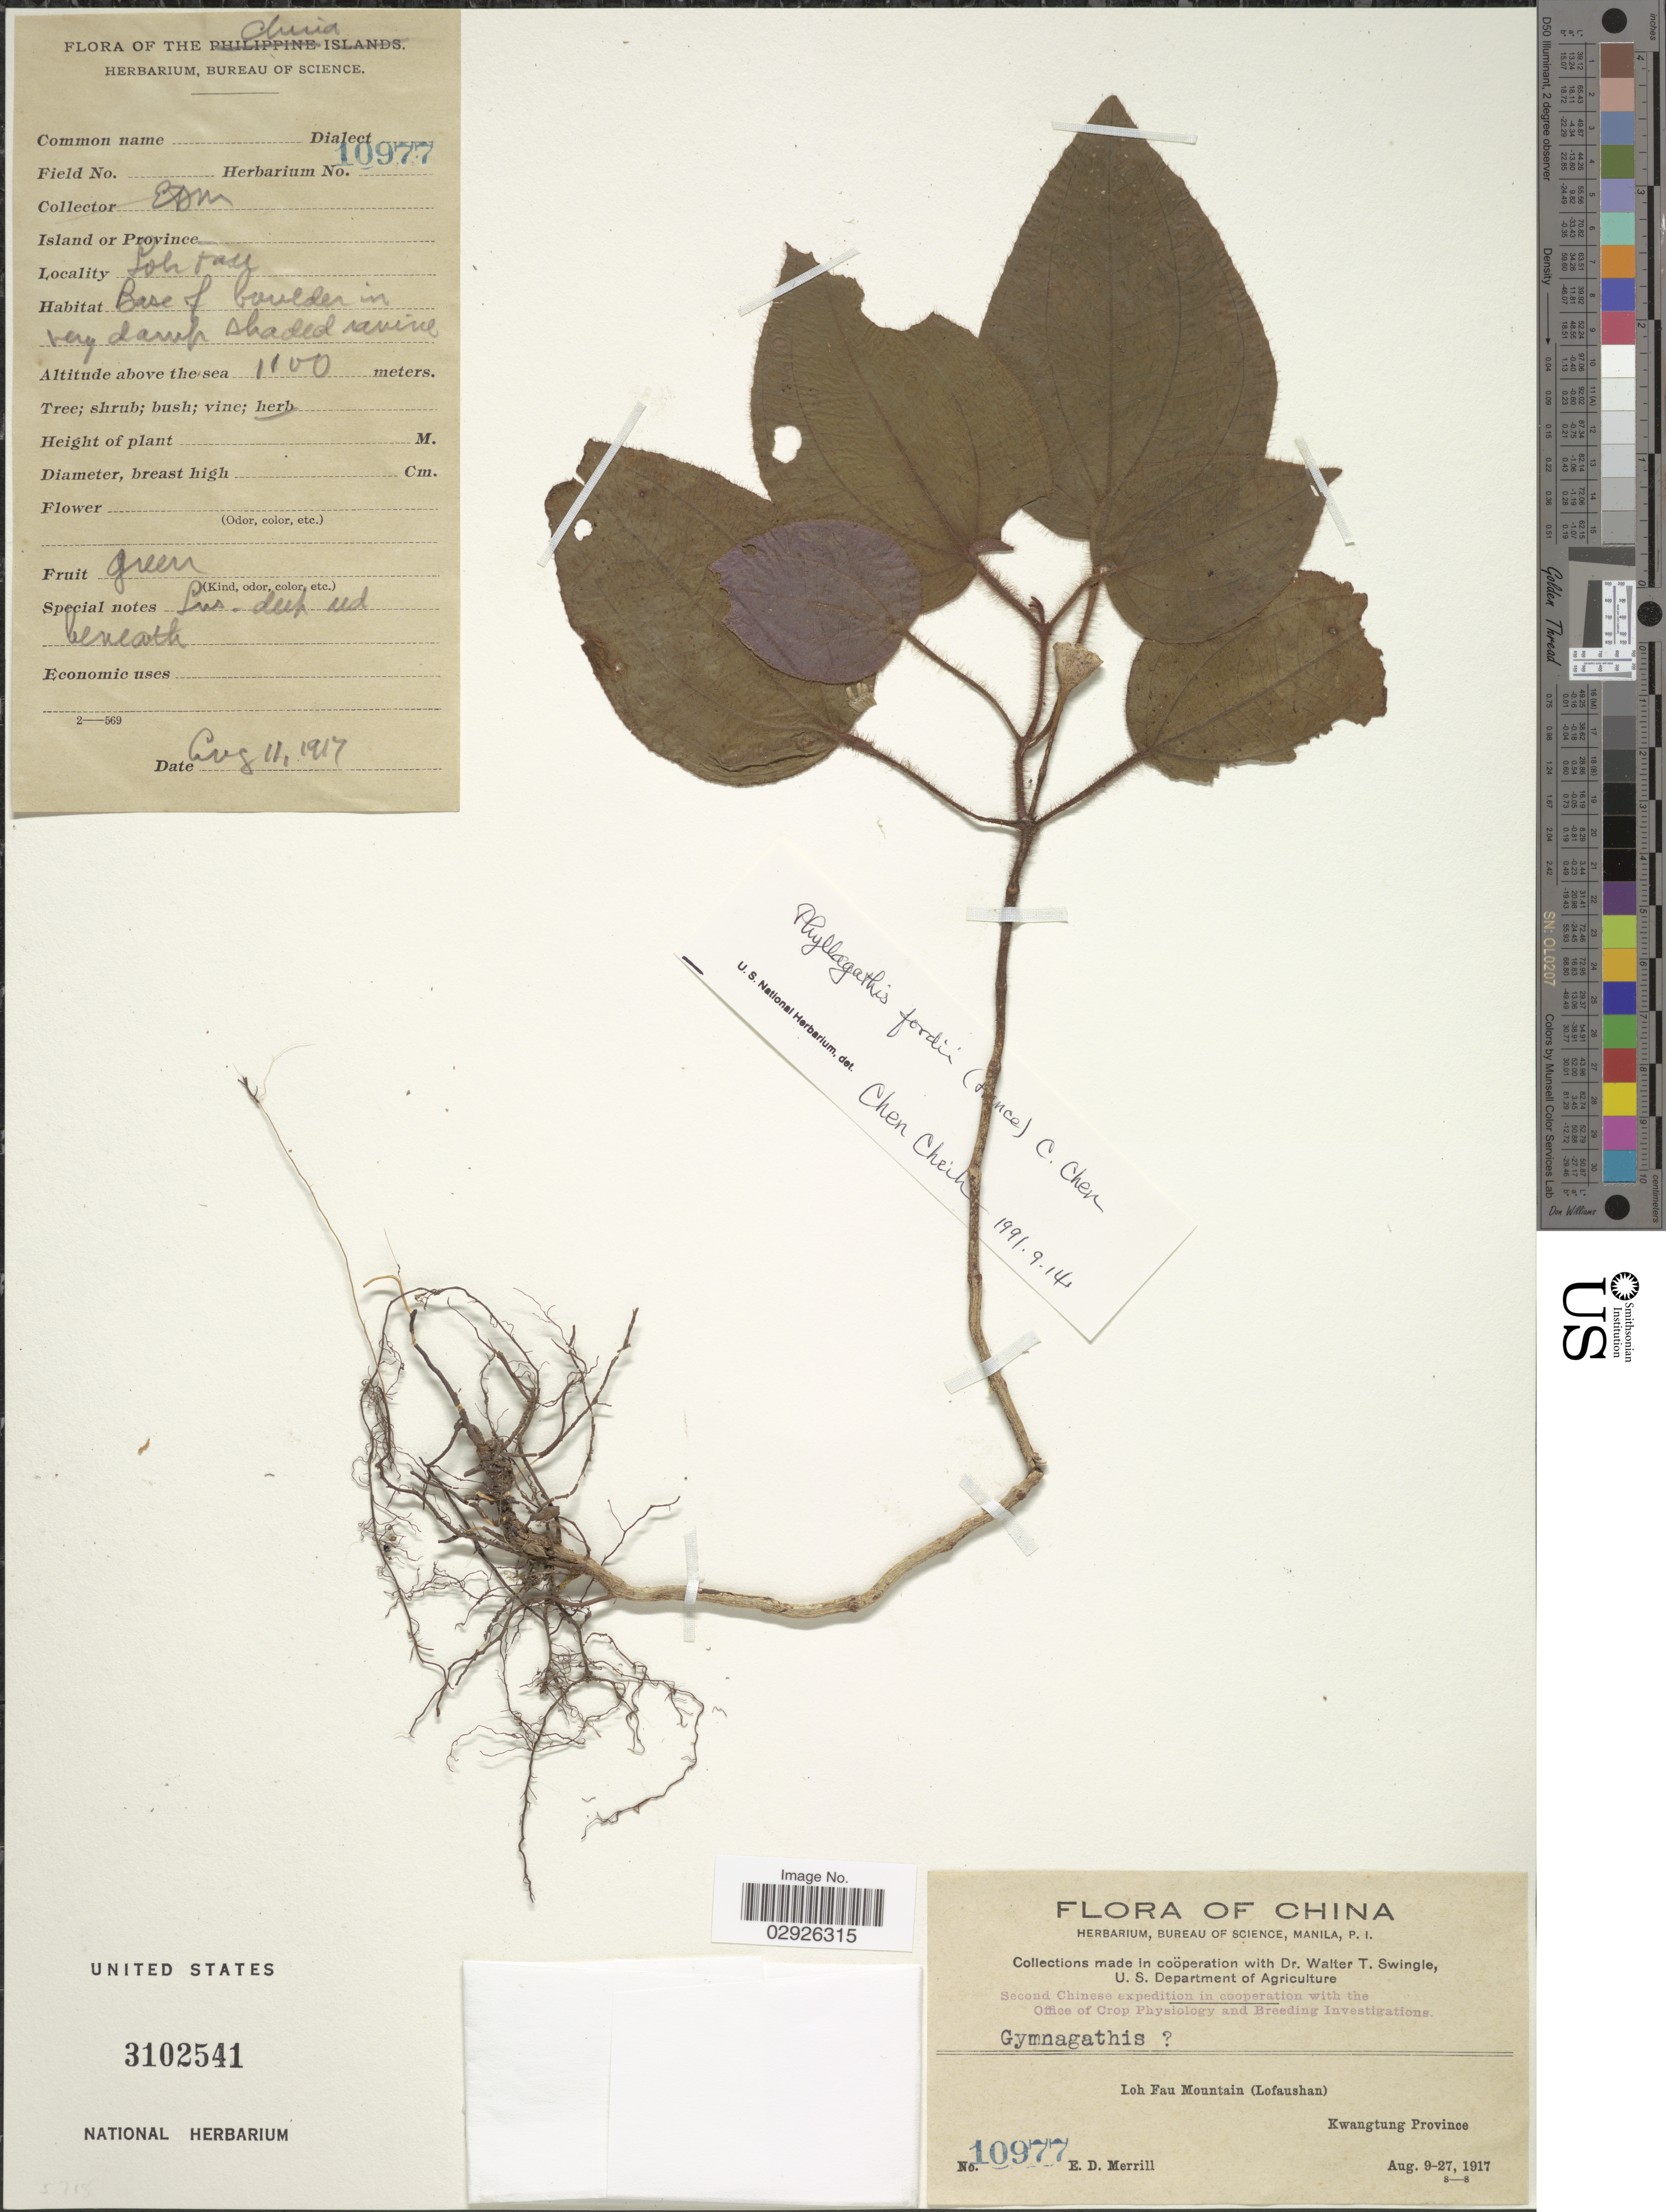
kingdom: Plantae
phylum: Tracheophyta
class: Magnoliopsida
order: Myrtales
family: Melastomataceae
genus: Bredia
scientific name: Bredia fordii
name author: (Hance) Diels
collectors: E. D. Merrill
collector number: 10977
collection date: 1917-08-11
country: China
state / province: Guangdong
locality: Loh Fau Mountain (Lofaushan), Kwangtung Province.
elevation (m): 1100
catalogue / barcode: US 3102541